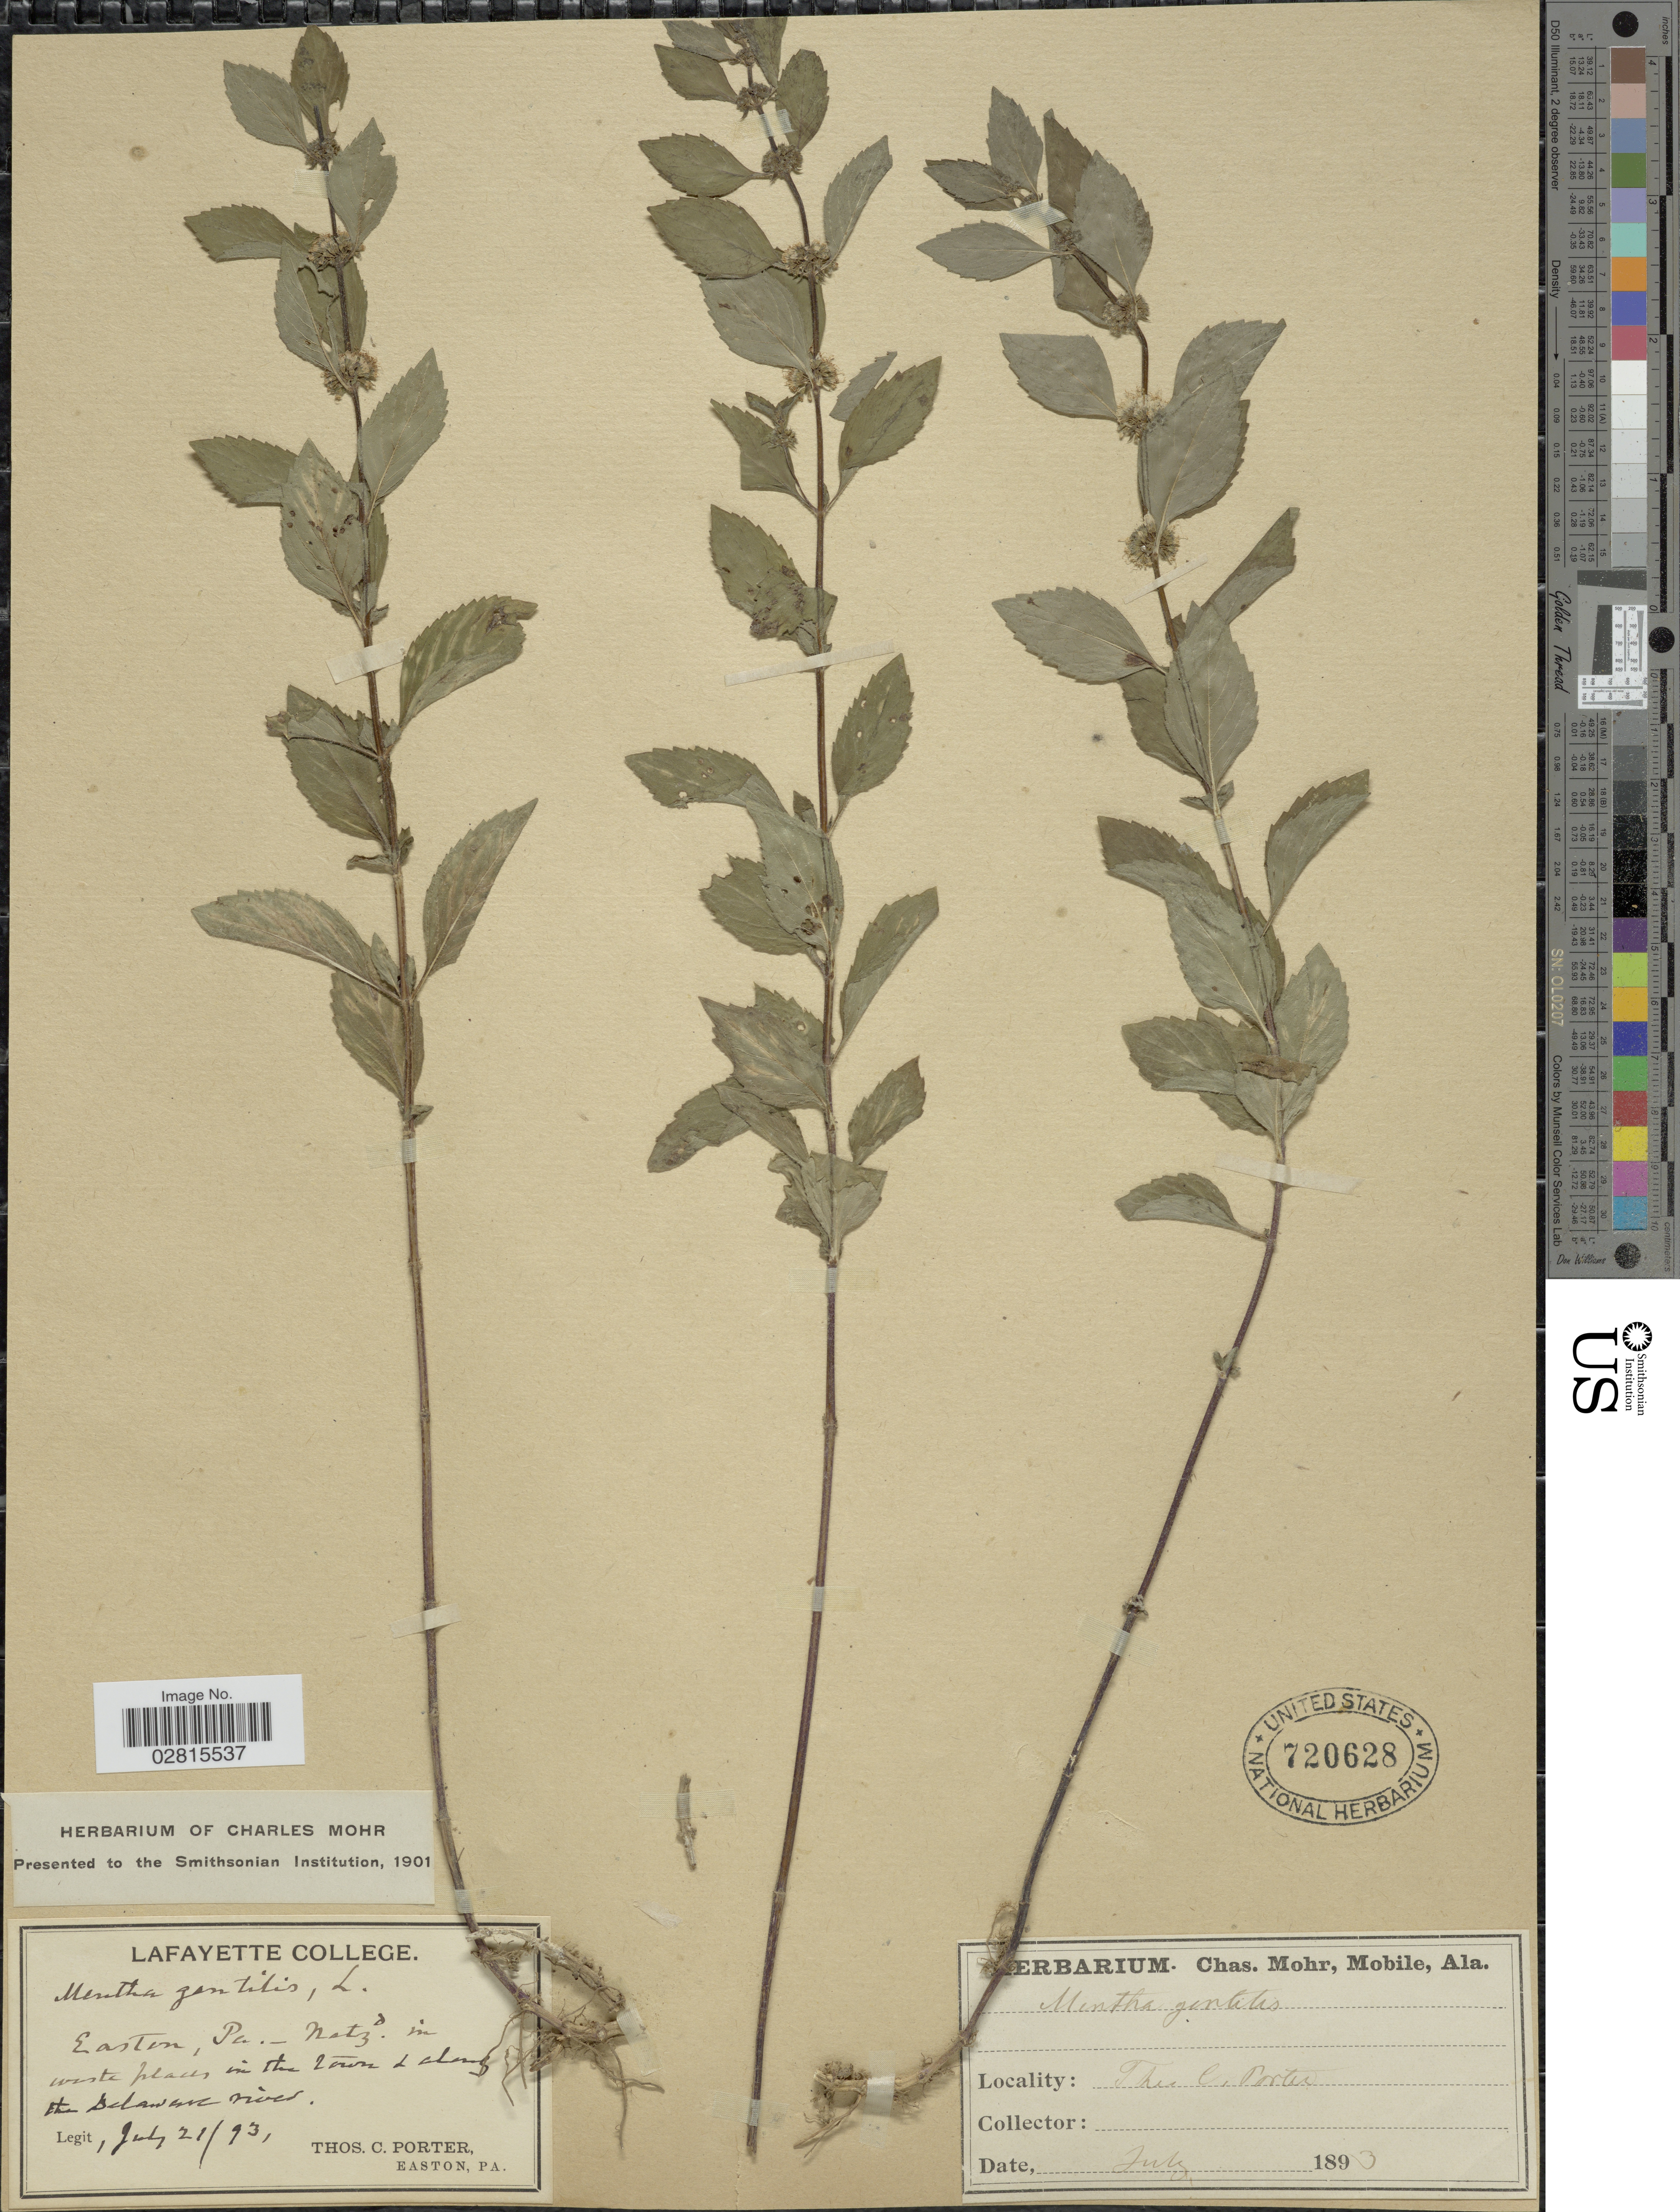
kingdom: Plantae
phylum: Tracheophyta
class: Magnoliopsida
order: Lamiales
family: Lamiaceae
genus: Mentha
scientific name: Mentha x gentilis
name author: L.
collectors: T. Porter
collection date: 1893-07-21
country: United States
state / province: Pennsylvania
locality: Easton, Pa.-Natzd, in waste places in the town & along the Delaware river.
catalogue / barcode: US 720628